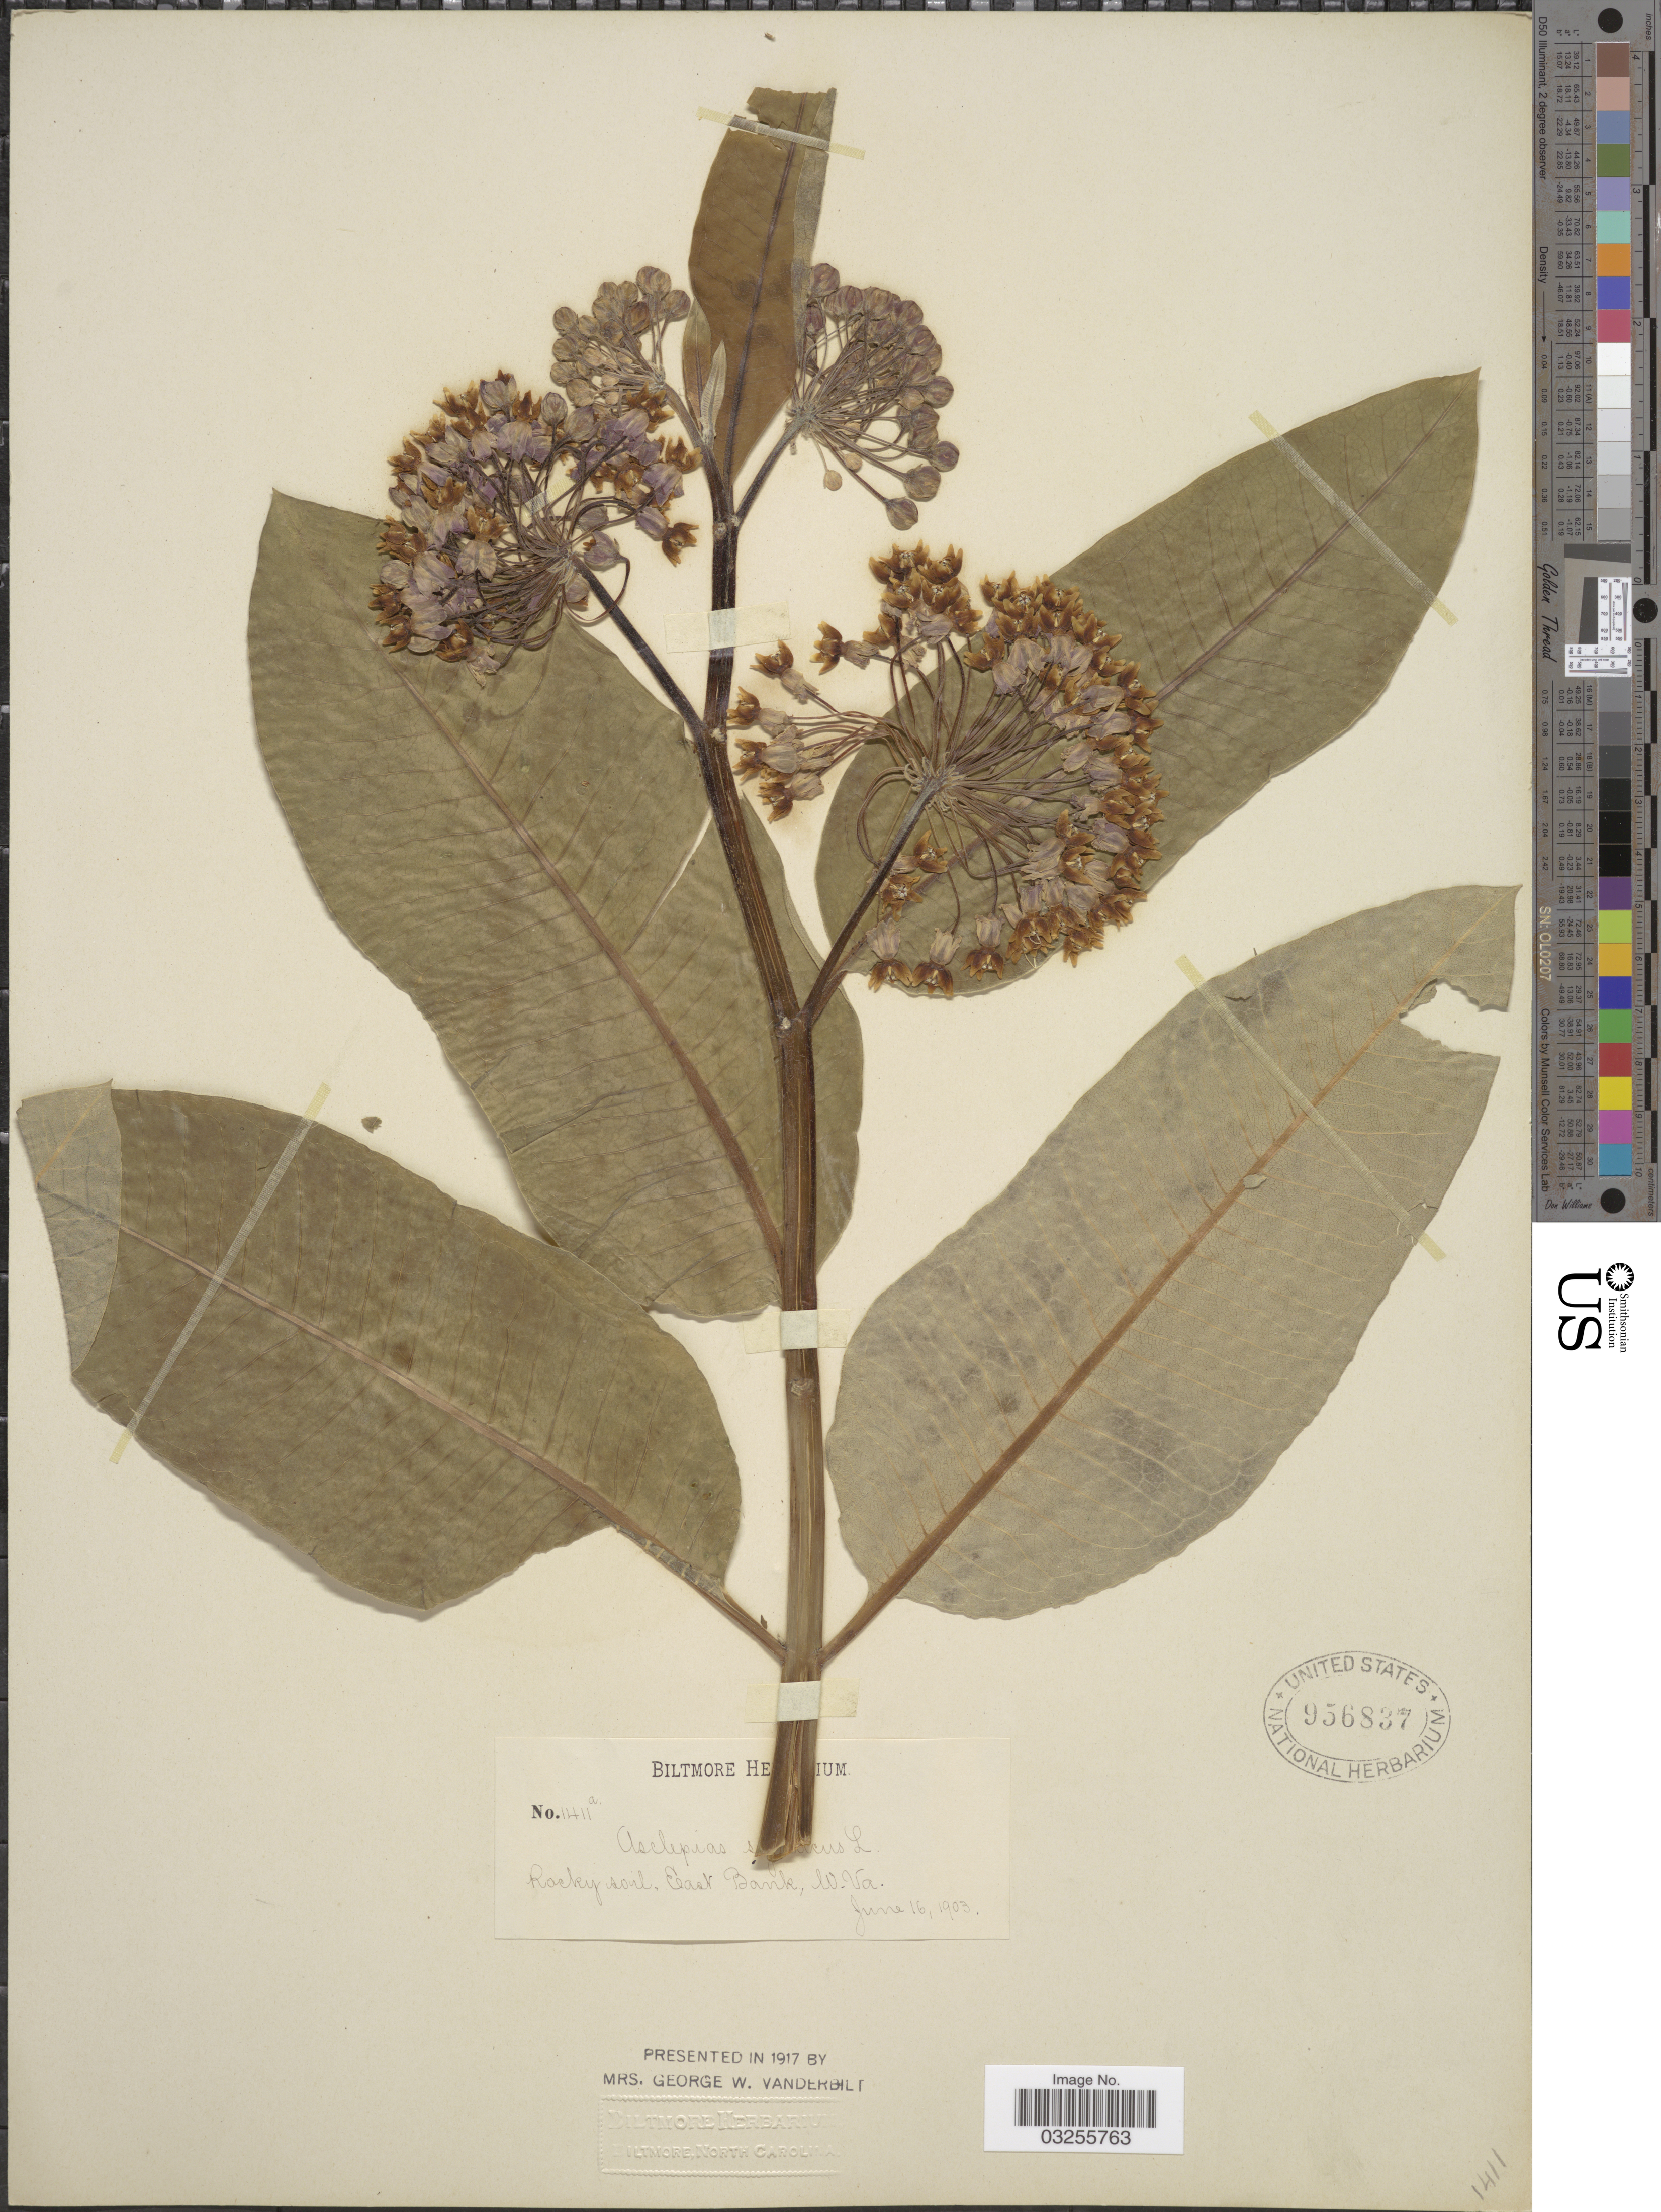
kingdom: Plantae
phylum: Tracheophyta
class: Magnoliopsida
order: Gentianales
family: Apocynaceae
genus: Asclepias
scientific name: Asclepias syriaca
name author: L.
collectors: ex herb. Biltmore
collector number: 1411a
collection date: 1903-06-16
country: United States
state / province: West Virginia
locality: East Bank, W.Va.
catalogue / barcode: US 956837